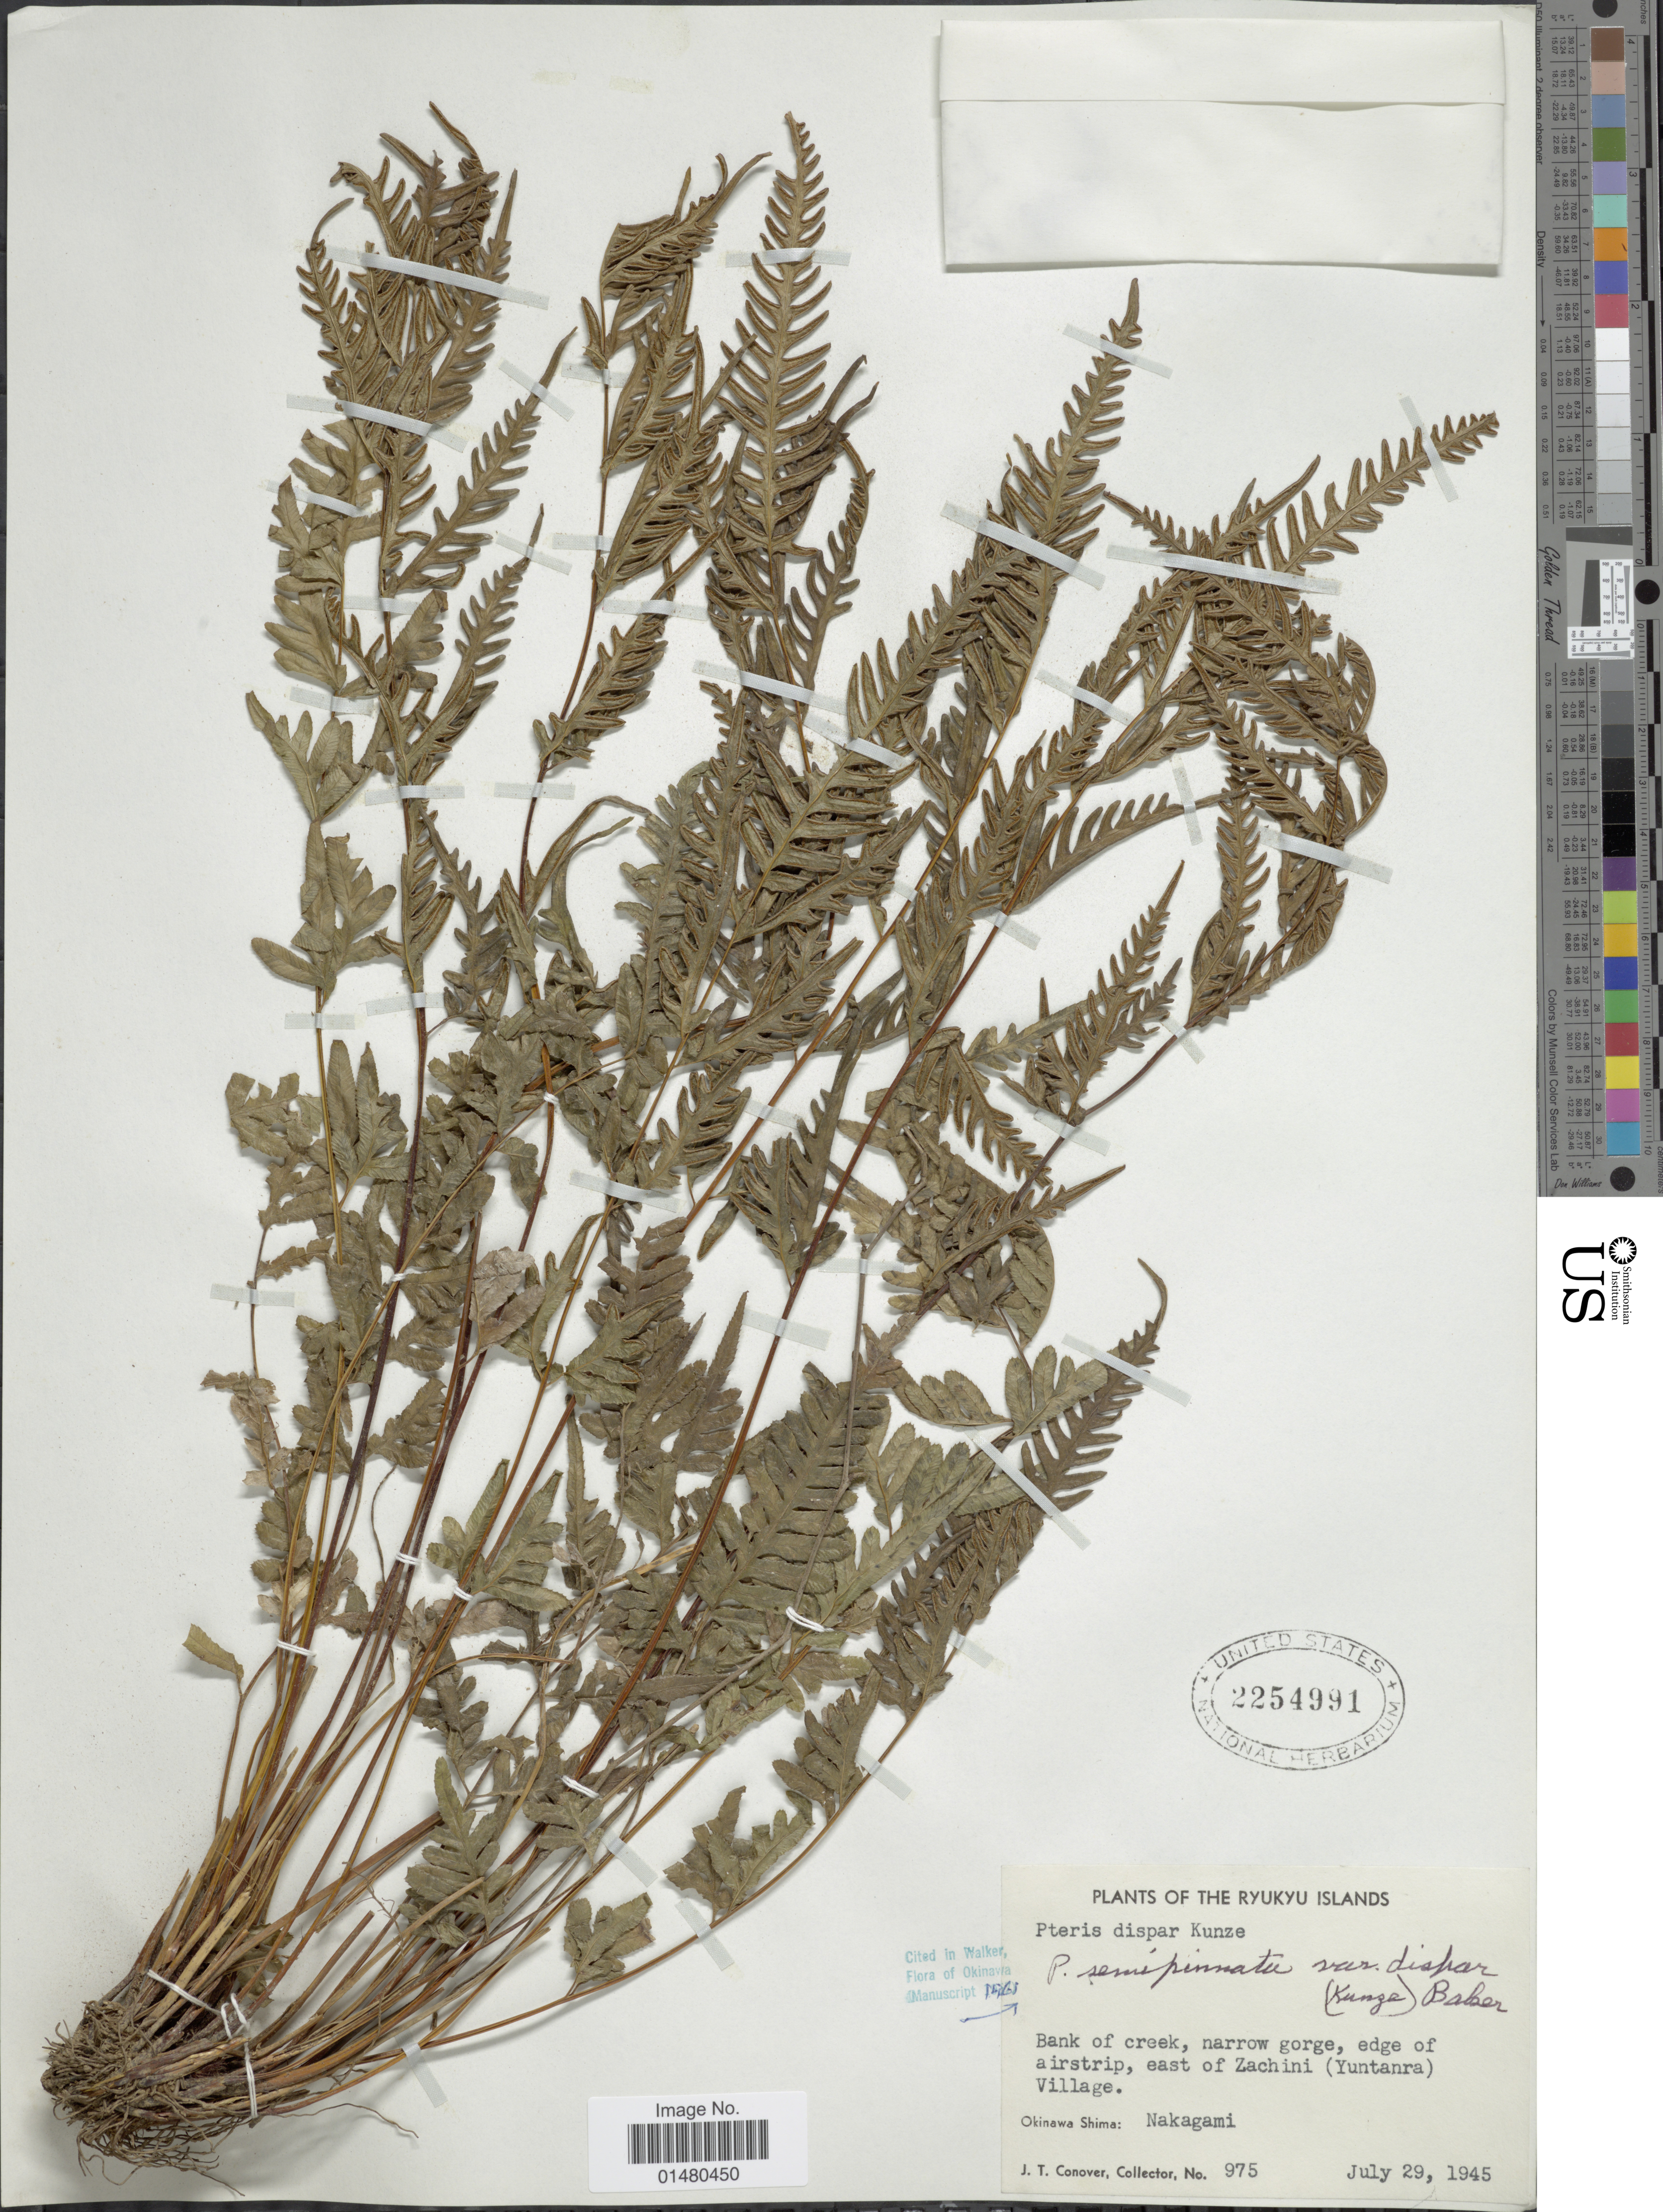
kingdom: Plantae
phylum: Tracheophyta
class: Polypodiopsida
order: Polypodiales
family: Pteridaceae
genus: Pteris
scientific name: Pteris dispar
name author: Kunze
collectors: J. T. Conover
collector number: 975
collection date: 1945-07-29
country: Japan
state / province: Okinawa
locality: The Ryukyu Islands, Bank of creek, narrow gorge, edge of airstrip, east of Zachina (Yuntanra) Village, Okinawa Shima: Nakagami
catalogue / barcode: US 2254991